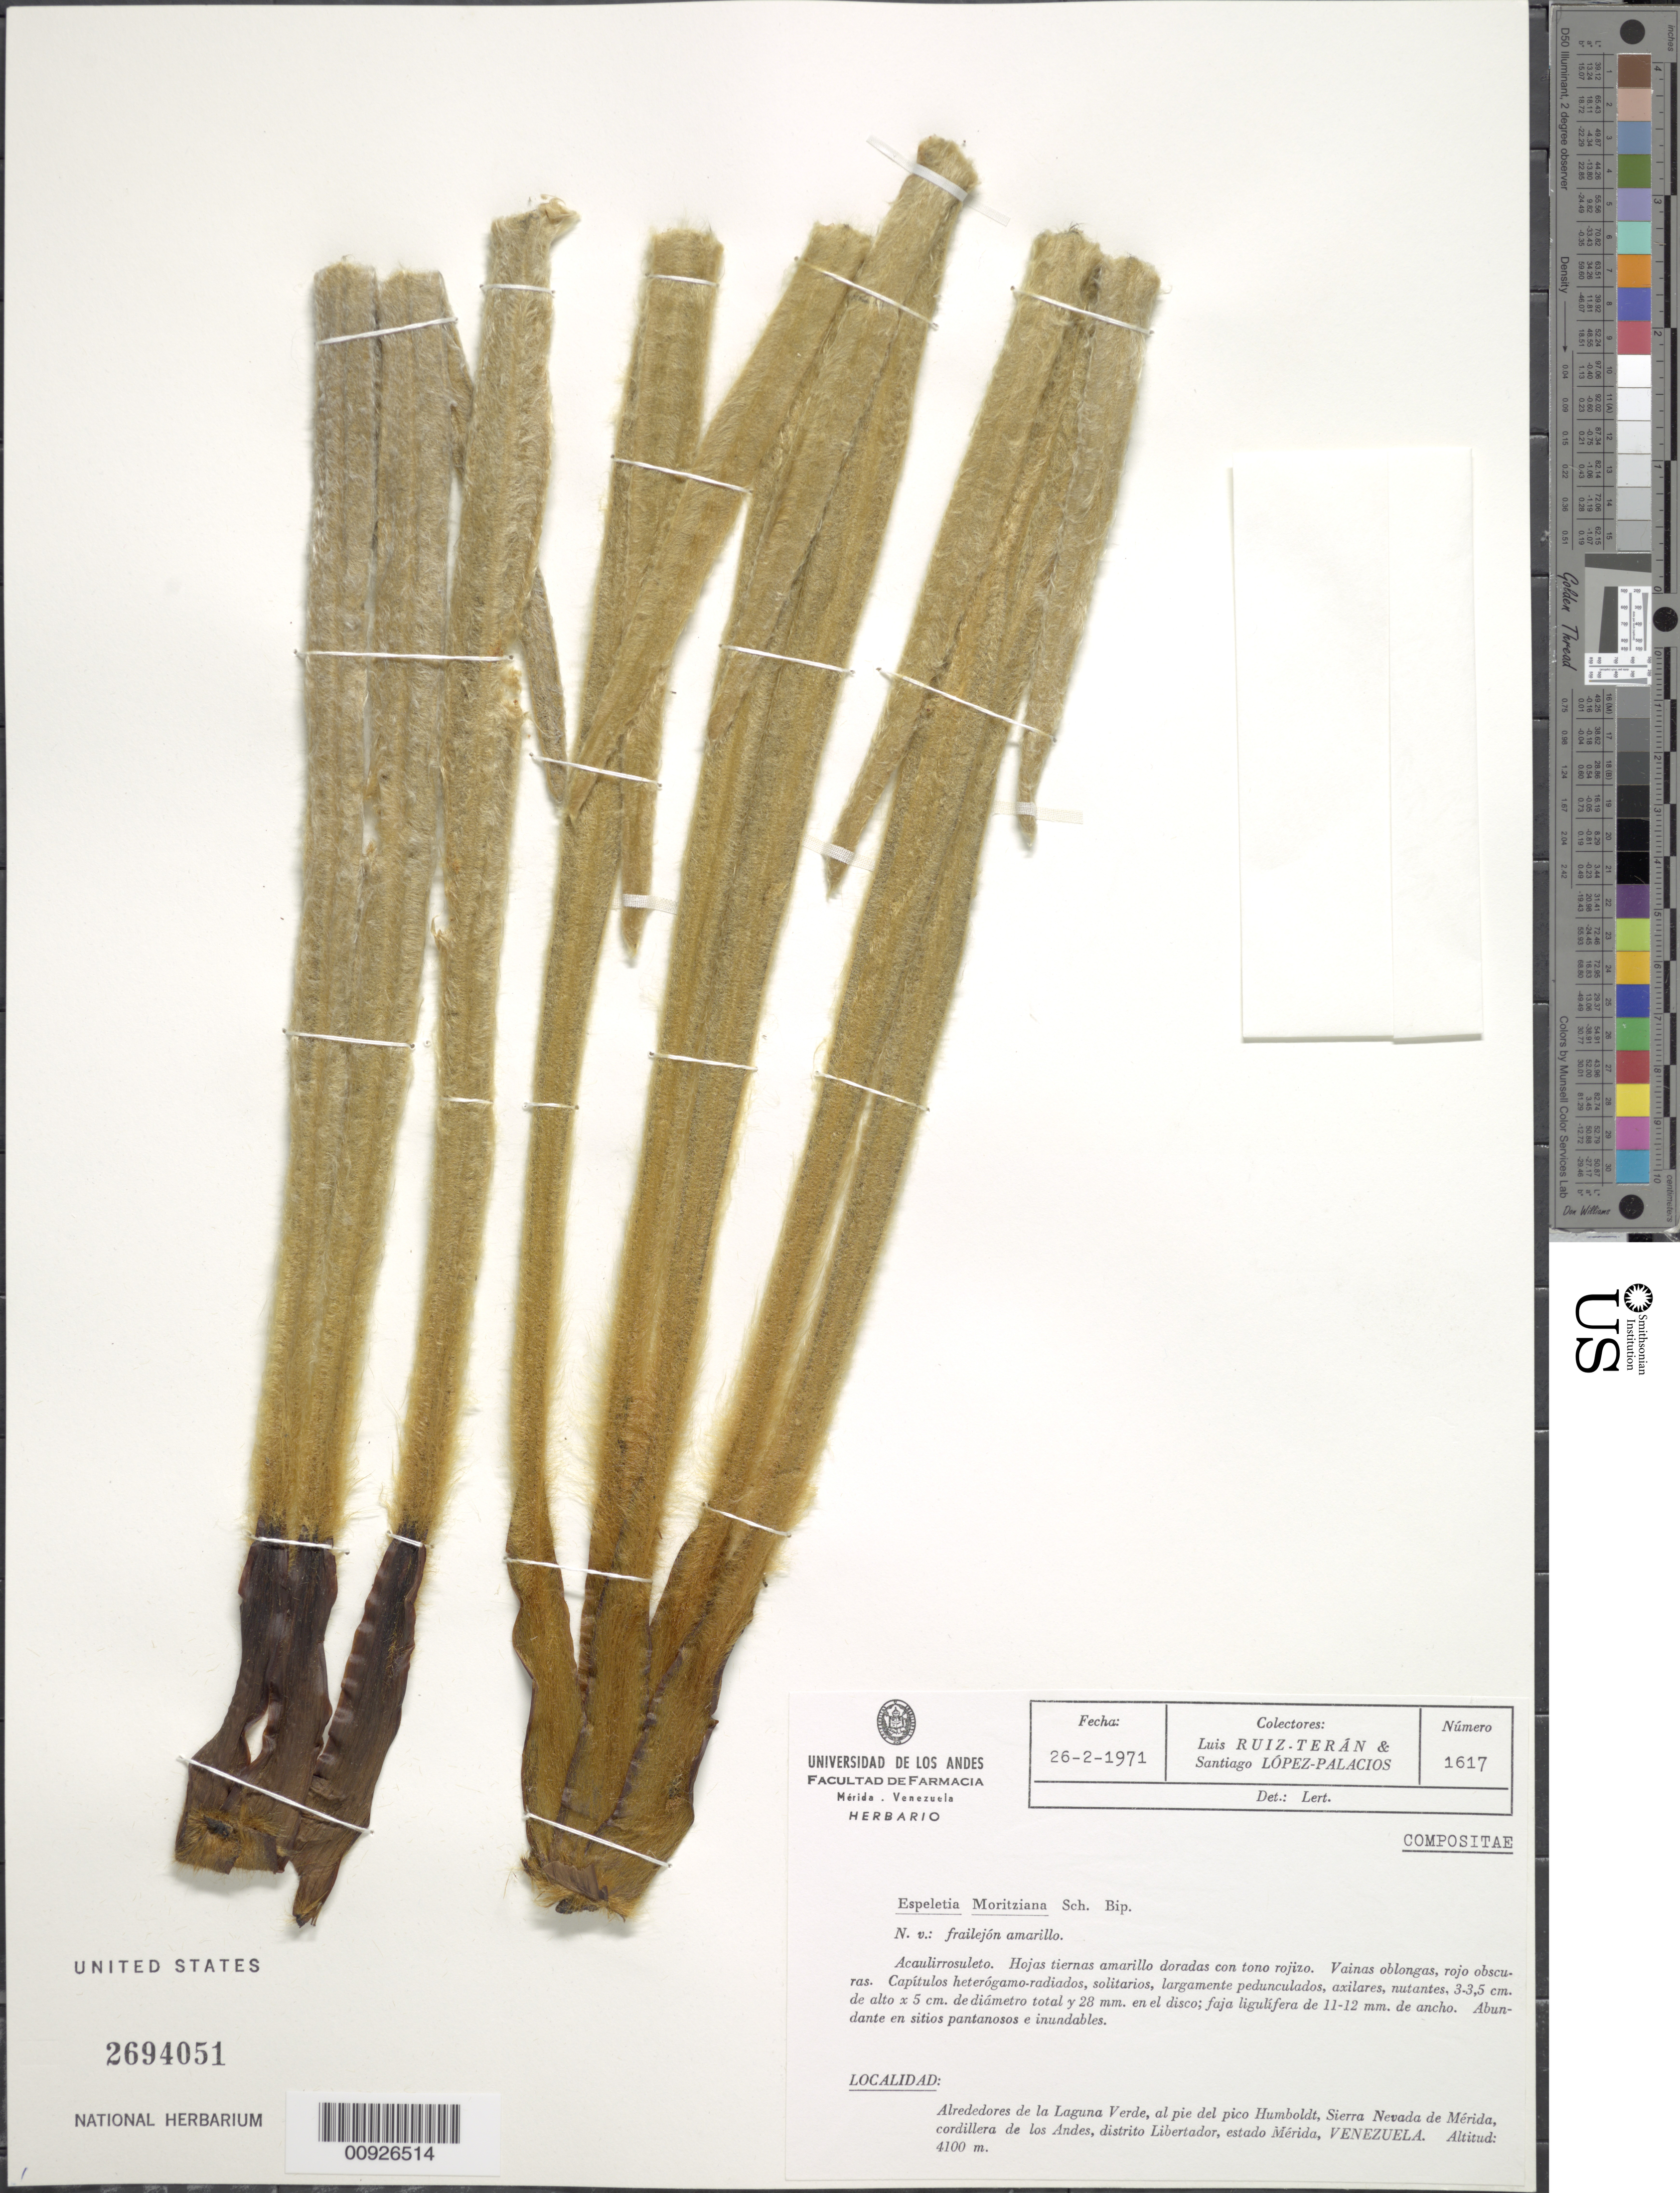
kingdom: Plantae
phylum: Tracheophyta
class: Magnoliopsida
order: Asterales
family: Asteraceae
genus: Coespeletia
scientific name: Coespeletia moritziana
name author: (Sch. Bip. ex Wedd.) Cuatrec.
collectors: L. E. Ruíz-Terán & S. López-Palacios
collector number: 1617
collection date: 1971-02-26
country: Venezuela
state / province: Mérida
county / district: Libertador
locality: Alrededores de la Laguna Verde, al pie del pico Humboldt, Sierra Nevada de Mérida, cordillera de los Andes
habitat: Abundante en sitios pantanosos e inundables.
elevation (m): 4100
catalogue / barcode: US 2694051